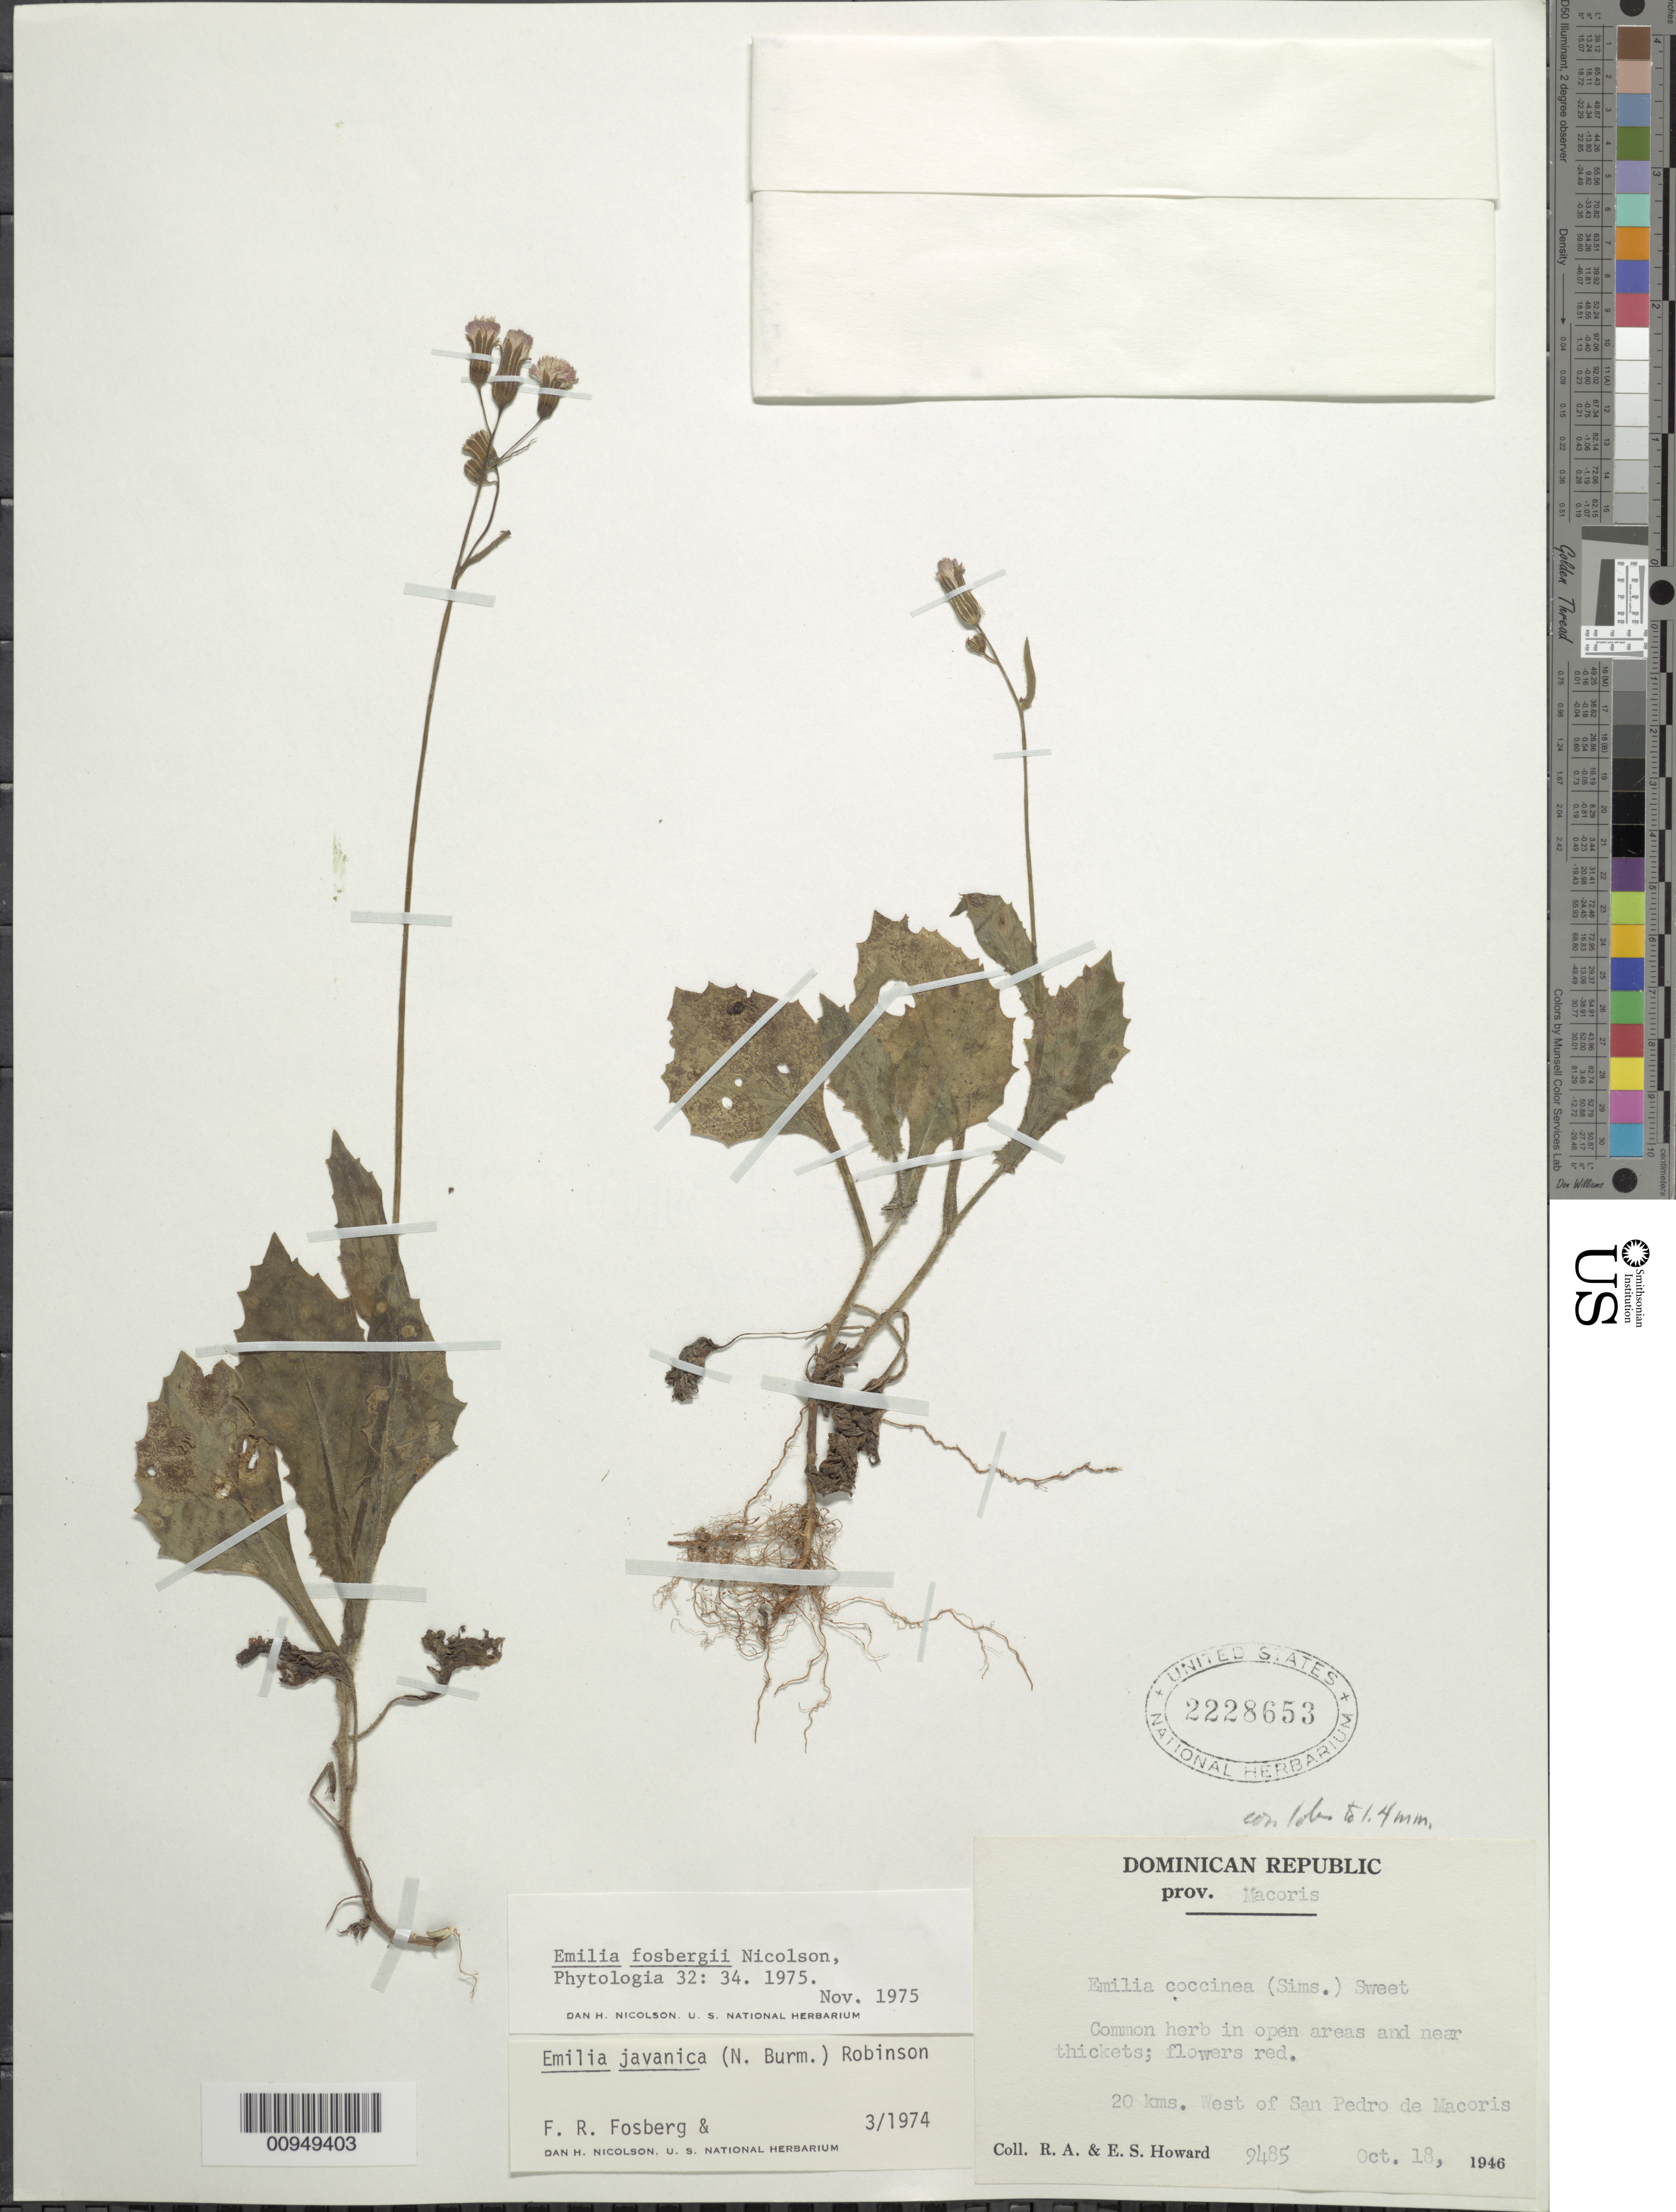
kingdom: Plantae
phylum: Tracheophyta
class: Magnoliopsida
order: Asterales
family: Asteraceae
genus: Emilia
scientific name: Emilia fosbergii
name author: Nicolson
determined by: Nicolson, Dan H.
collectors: R. A. Howard & E. S. Howard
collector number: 9485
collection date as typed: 18 Oct 1946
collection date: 1946-10-18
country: Dominican Republic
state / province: Macoris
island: Hispaniola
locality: Open areas 20 kms W of San Pedro de Macoris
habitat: In open areas and near thickets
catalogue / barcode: US 2228653